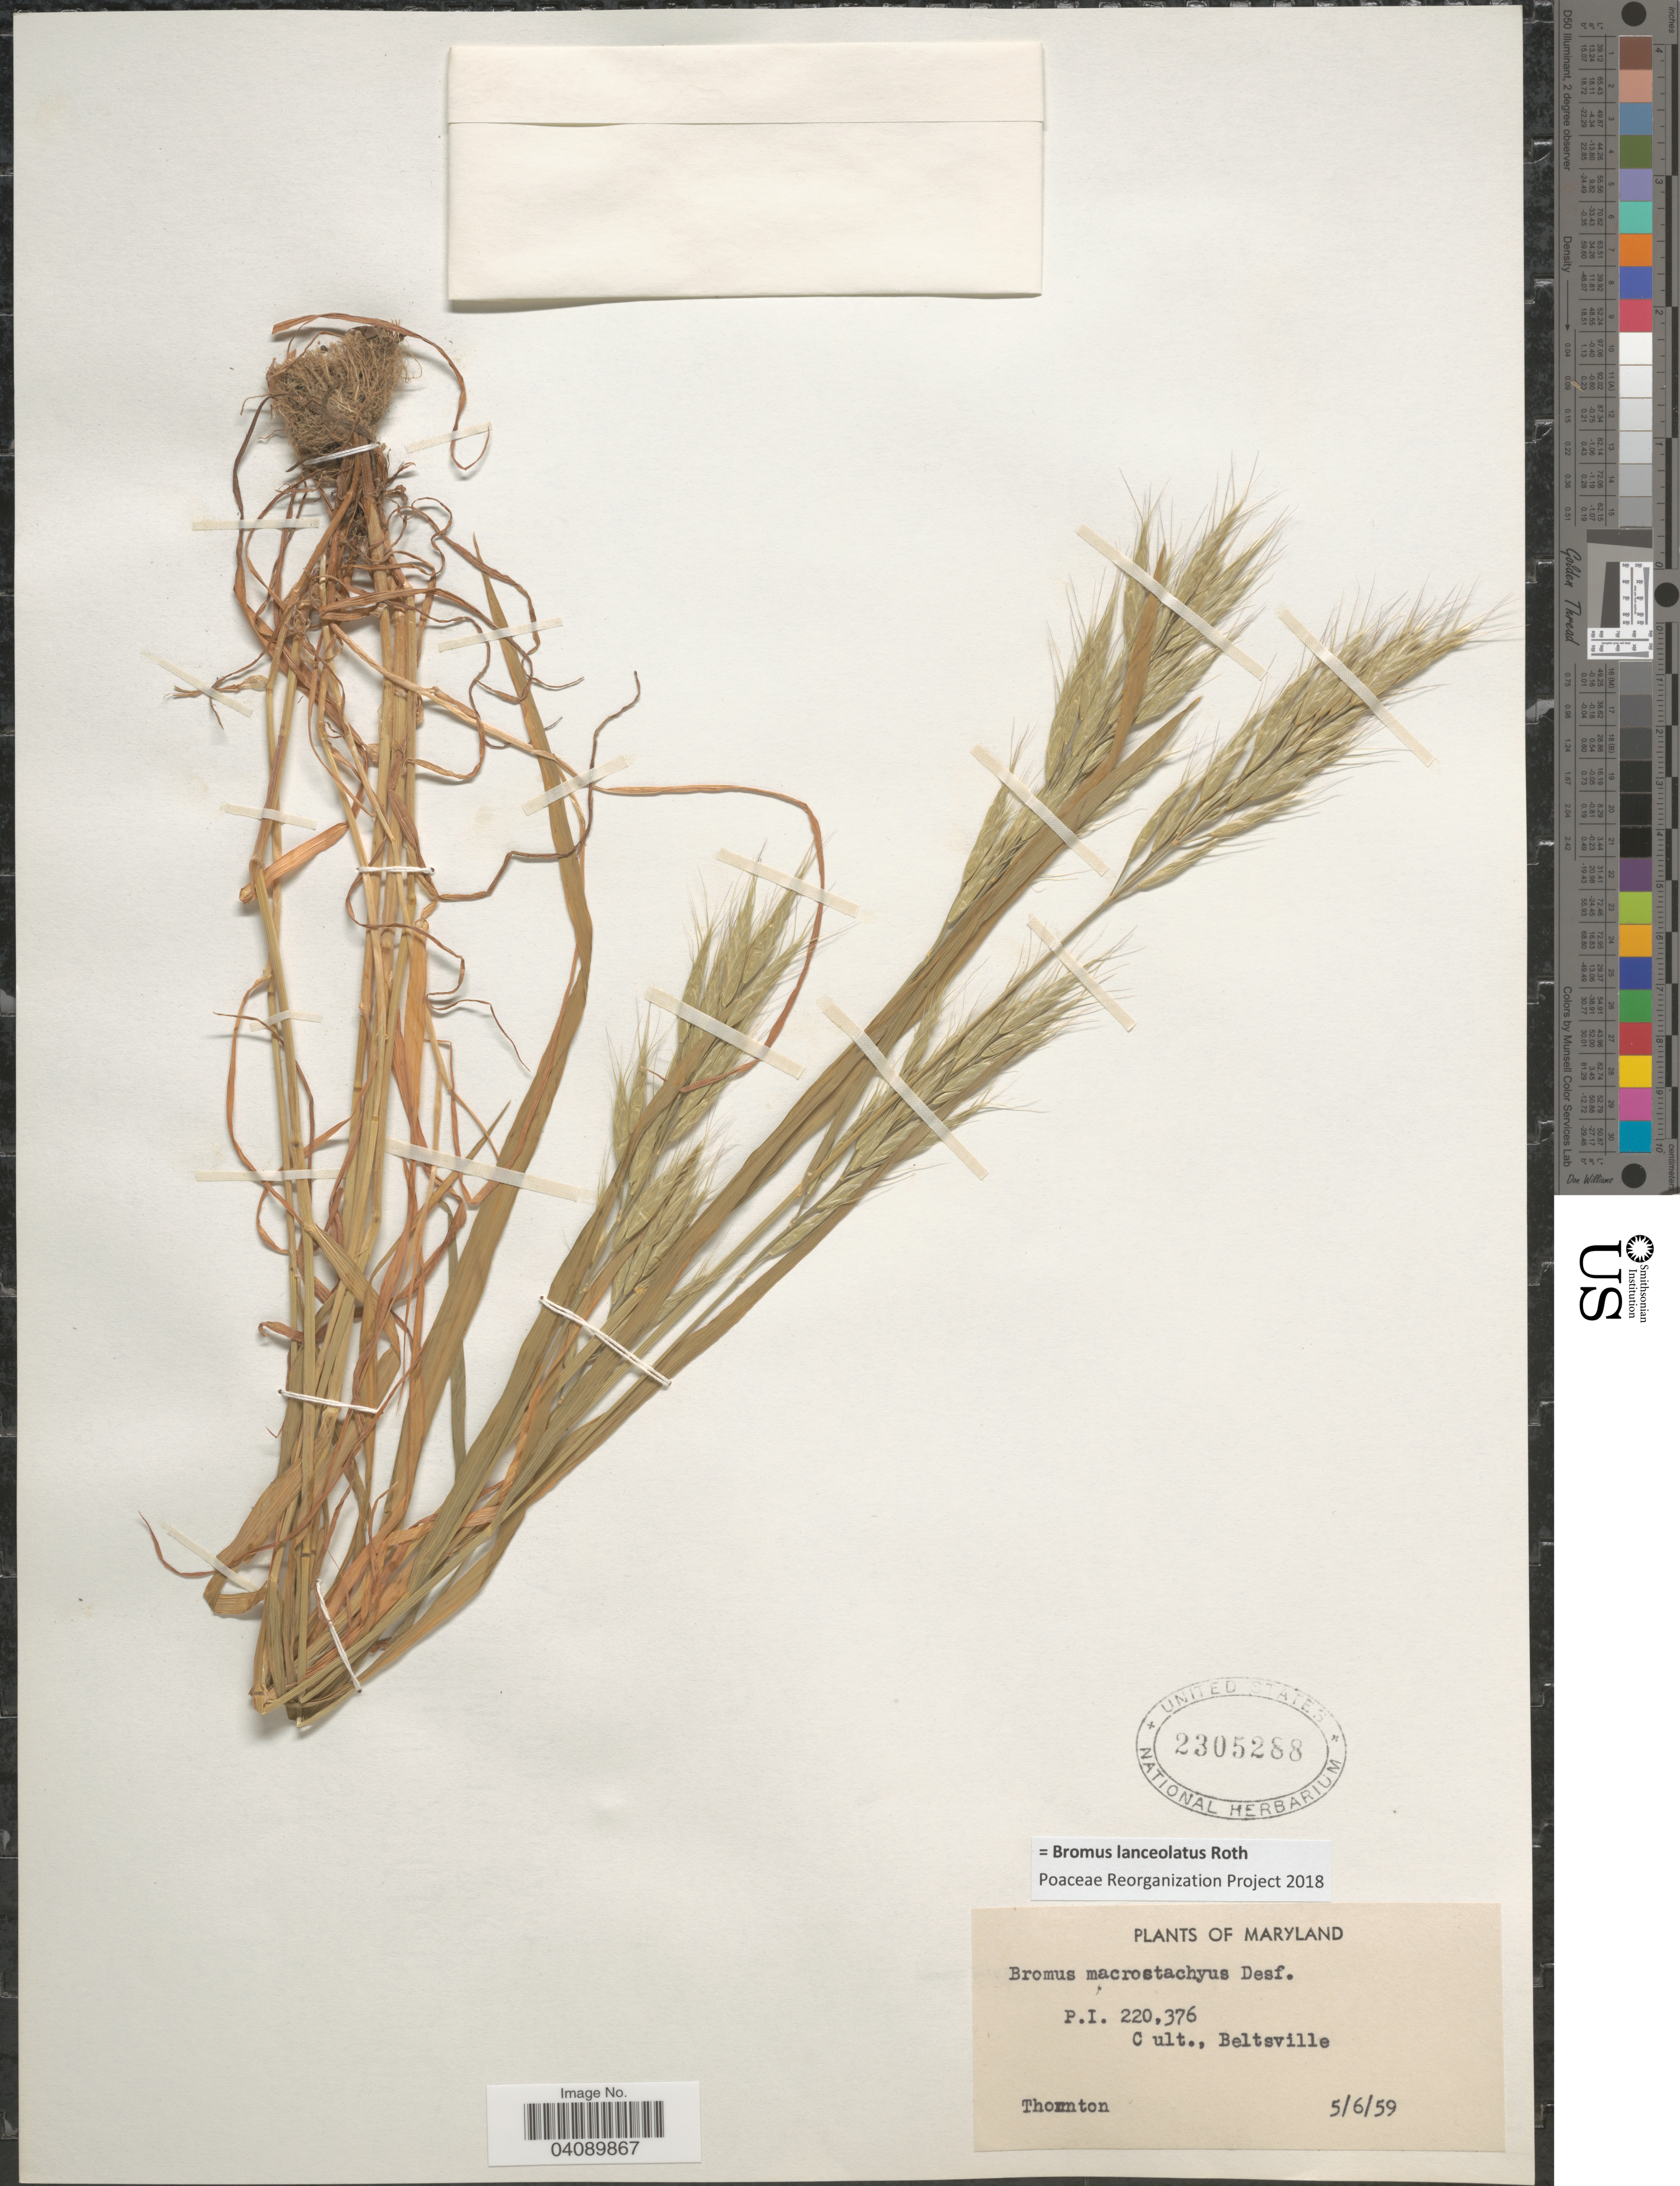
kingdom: Plantae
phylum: Tracheophyta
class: Liliopsida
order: Poales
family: Poaceae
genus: Bromus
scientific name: Bromus lanceolatus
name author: Roth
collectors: Thornton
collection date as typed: Transcribed d/m/y: 6/5/59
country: United States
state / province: Maryland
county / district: Prince George's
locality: Beltsville.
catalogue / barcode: US 2305288